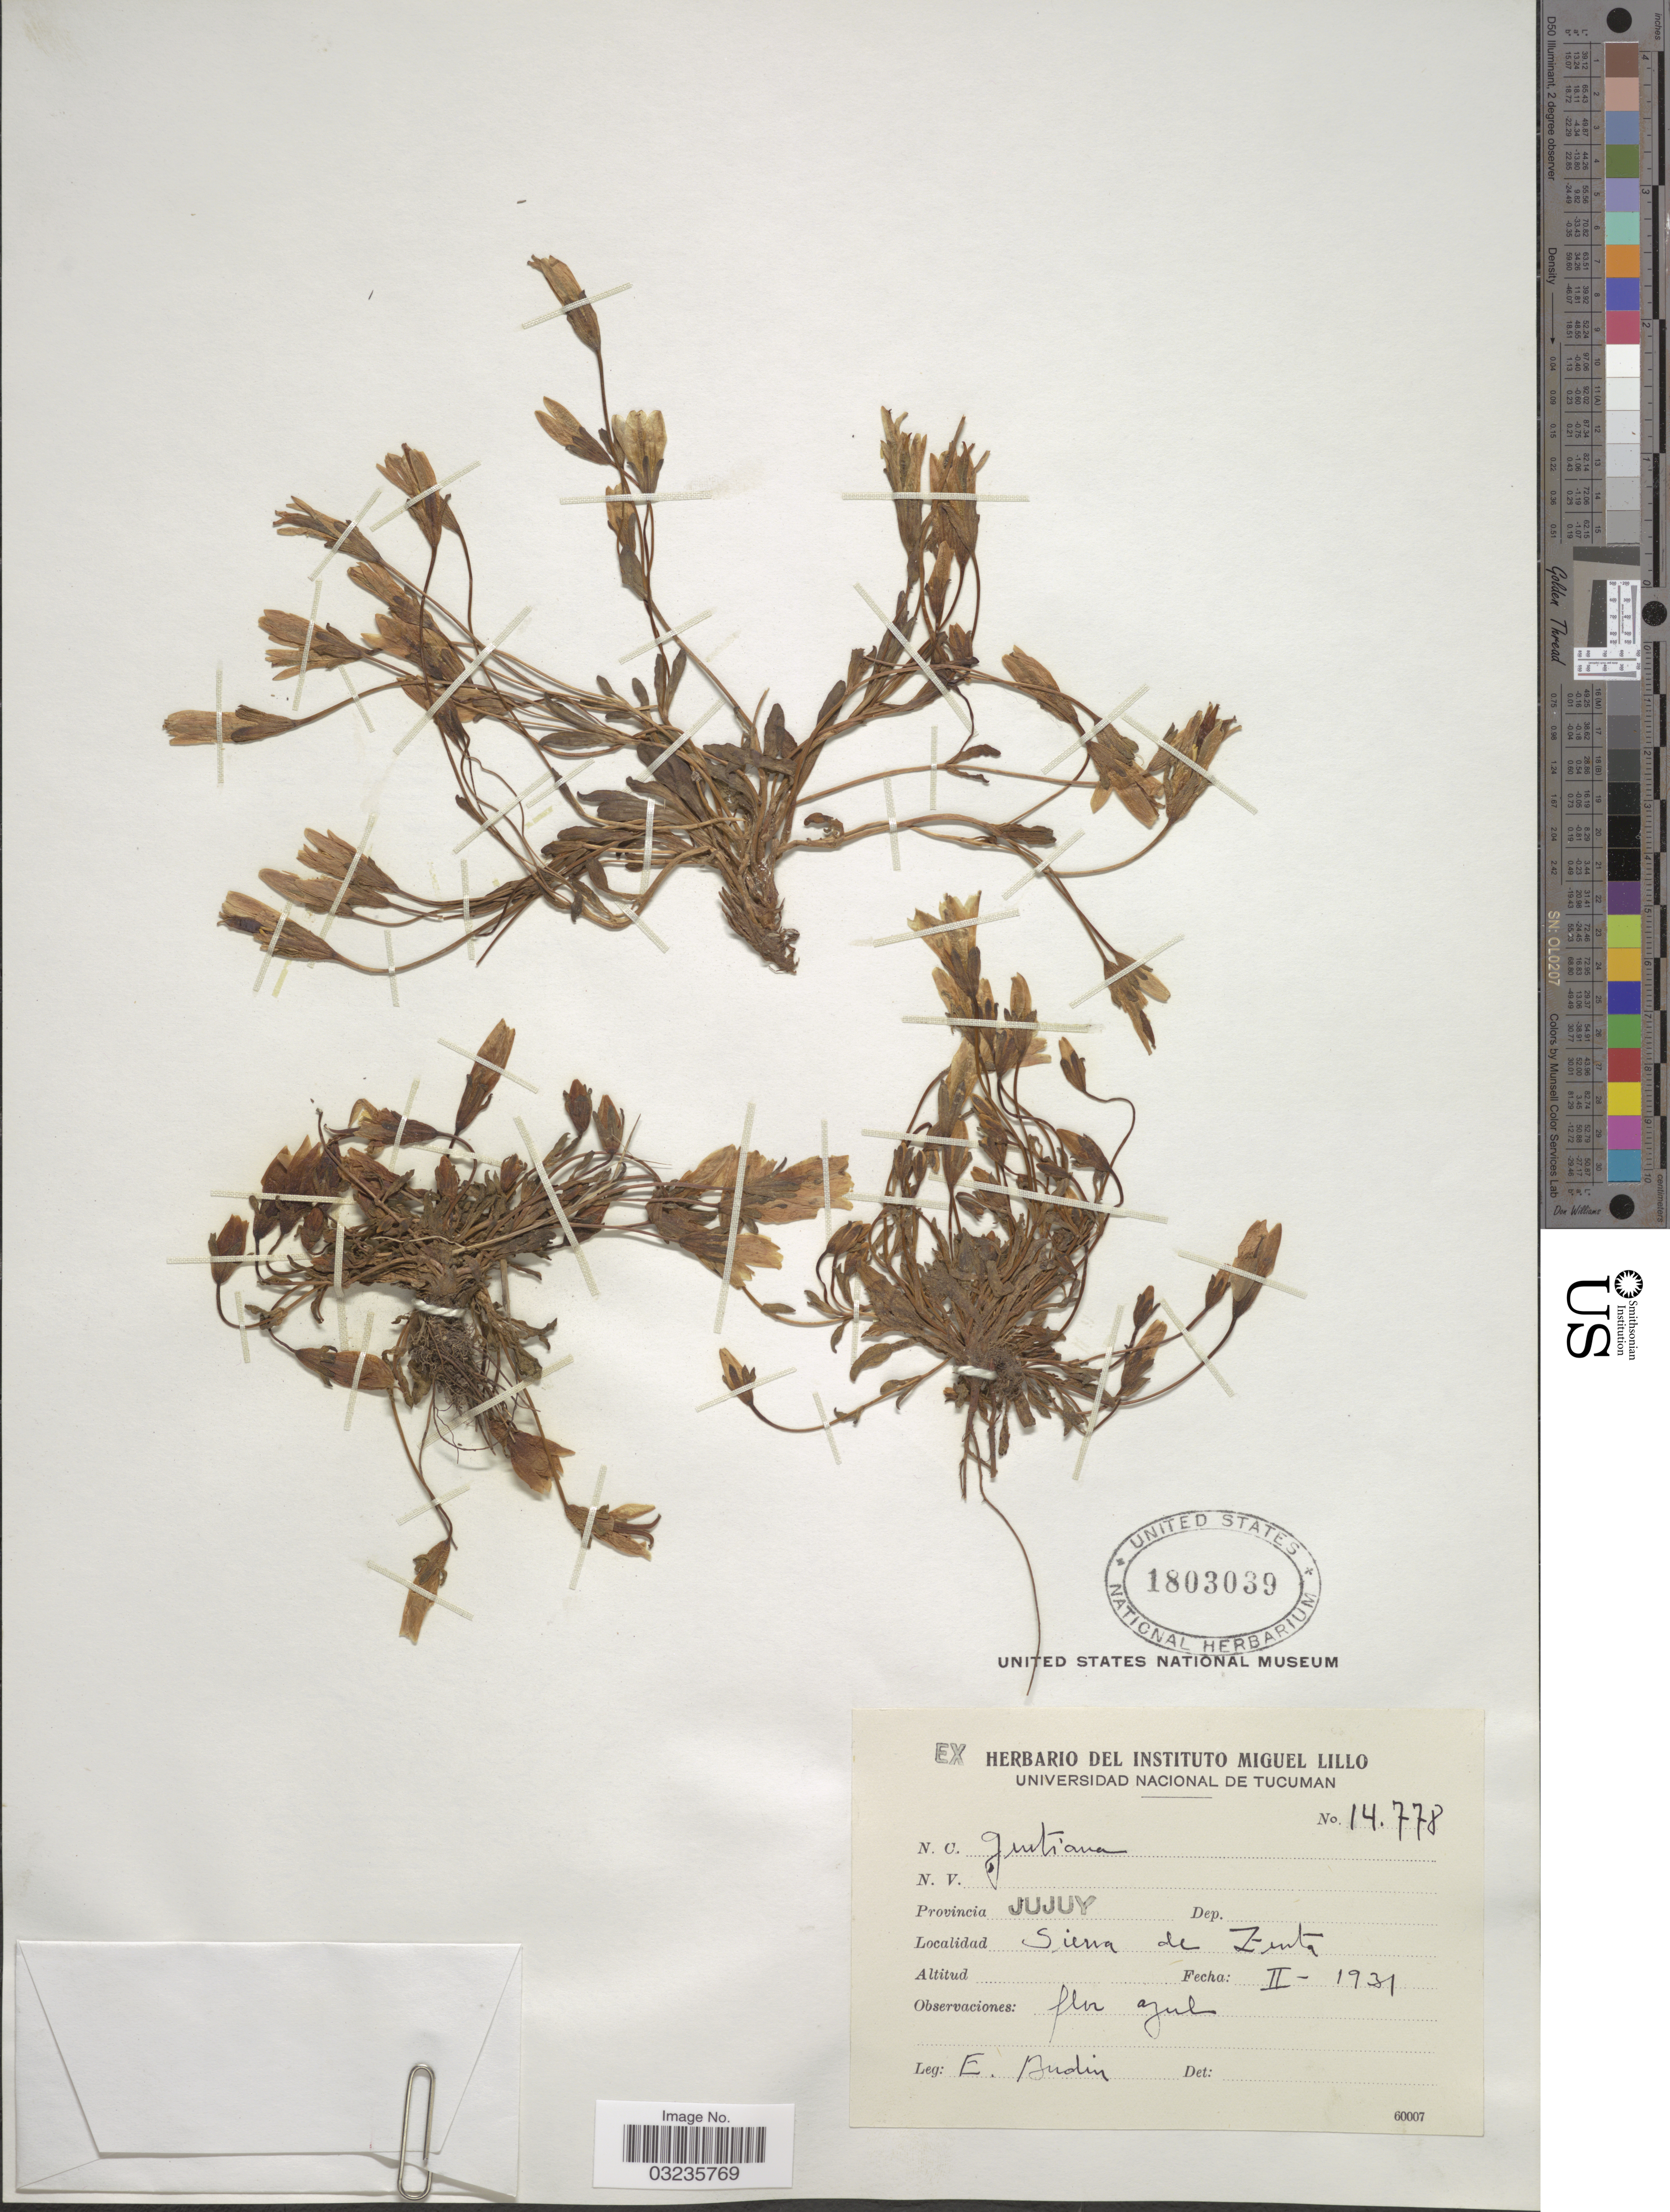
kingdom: Plantae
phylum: Tracheophyta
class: Magnoliopsida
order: Gentianales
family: Gentianaceae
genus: Gentiana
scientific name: Gentiana primuloides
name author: Gilg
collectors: E. Budin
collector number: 14778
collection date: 1931-02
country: Argentina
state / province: Jujuy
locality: Sierra de Zenta.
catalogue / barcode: US 1803039